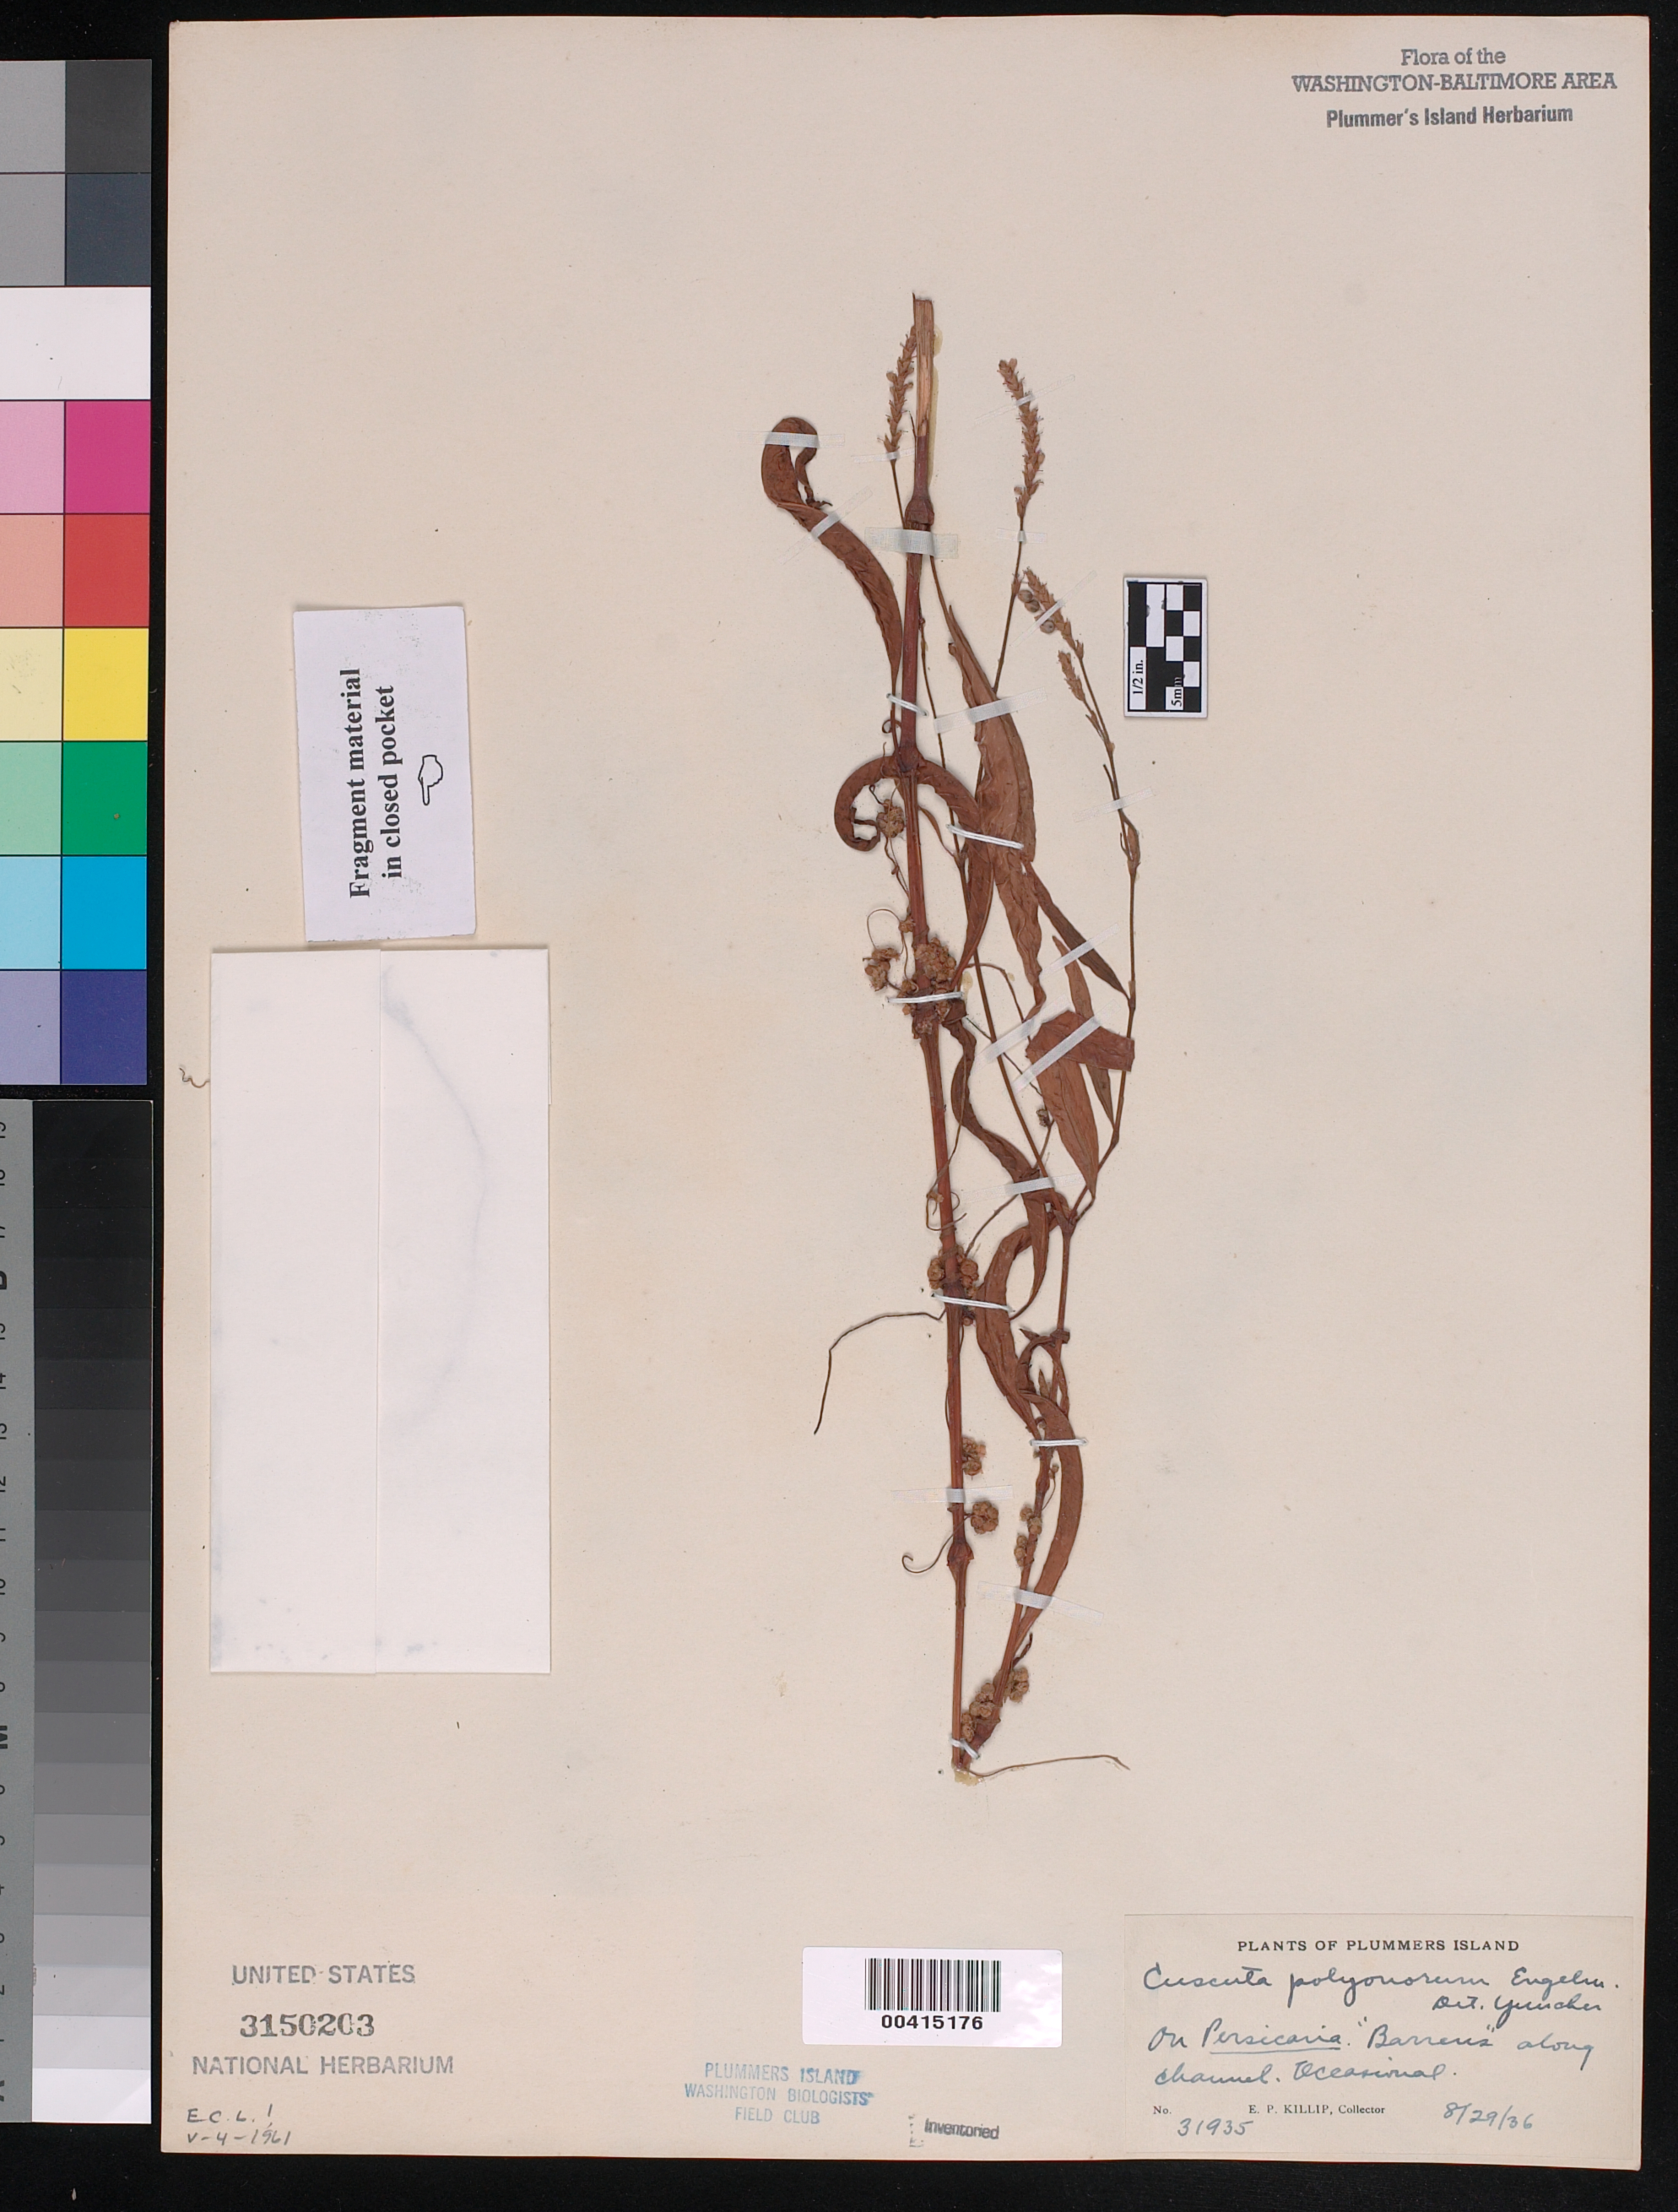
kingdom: Plantae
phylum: Tracheophyta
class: Magnoliopsida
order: Solanales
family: Convolvulaceae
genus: Cuscuta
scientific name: Cuscuta polygonorum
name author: Engelm.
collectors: E. P. Killip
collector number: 31935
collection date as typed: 29 Aug 1936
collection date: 1936-08-29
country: United States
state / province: Maryland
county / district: Montgomery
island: Plummers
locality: Plummer's Island; "barrens" along channel C. & O. Canal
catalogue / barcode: US 3150203